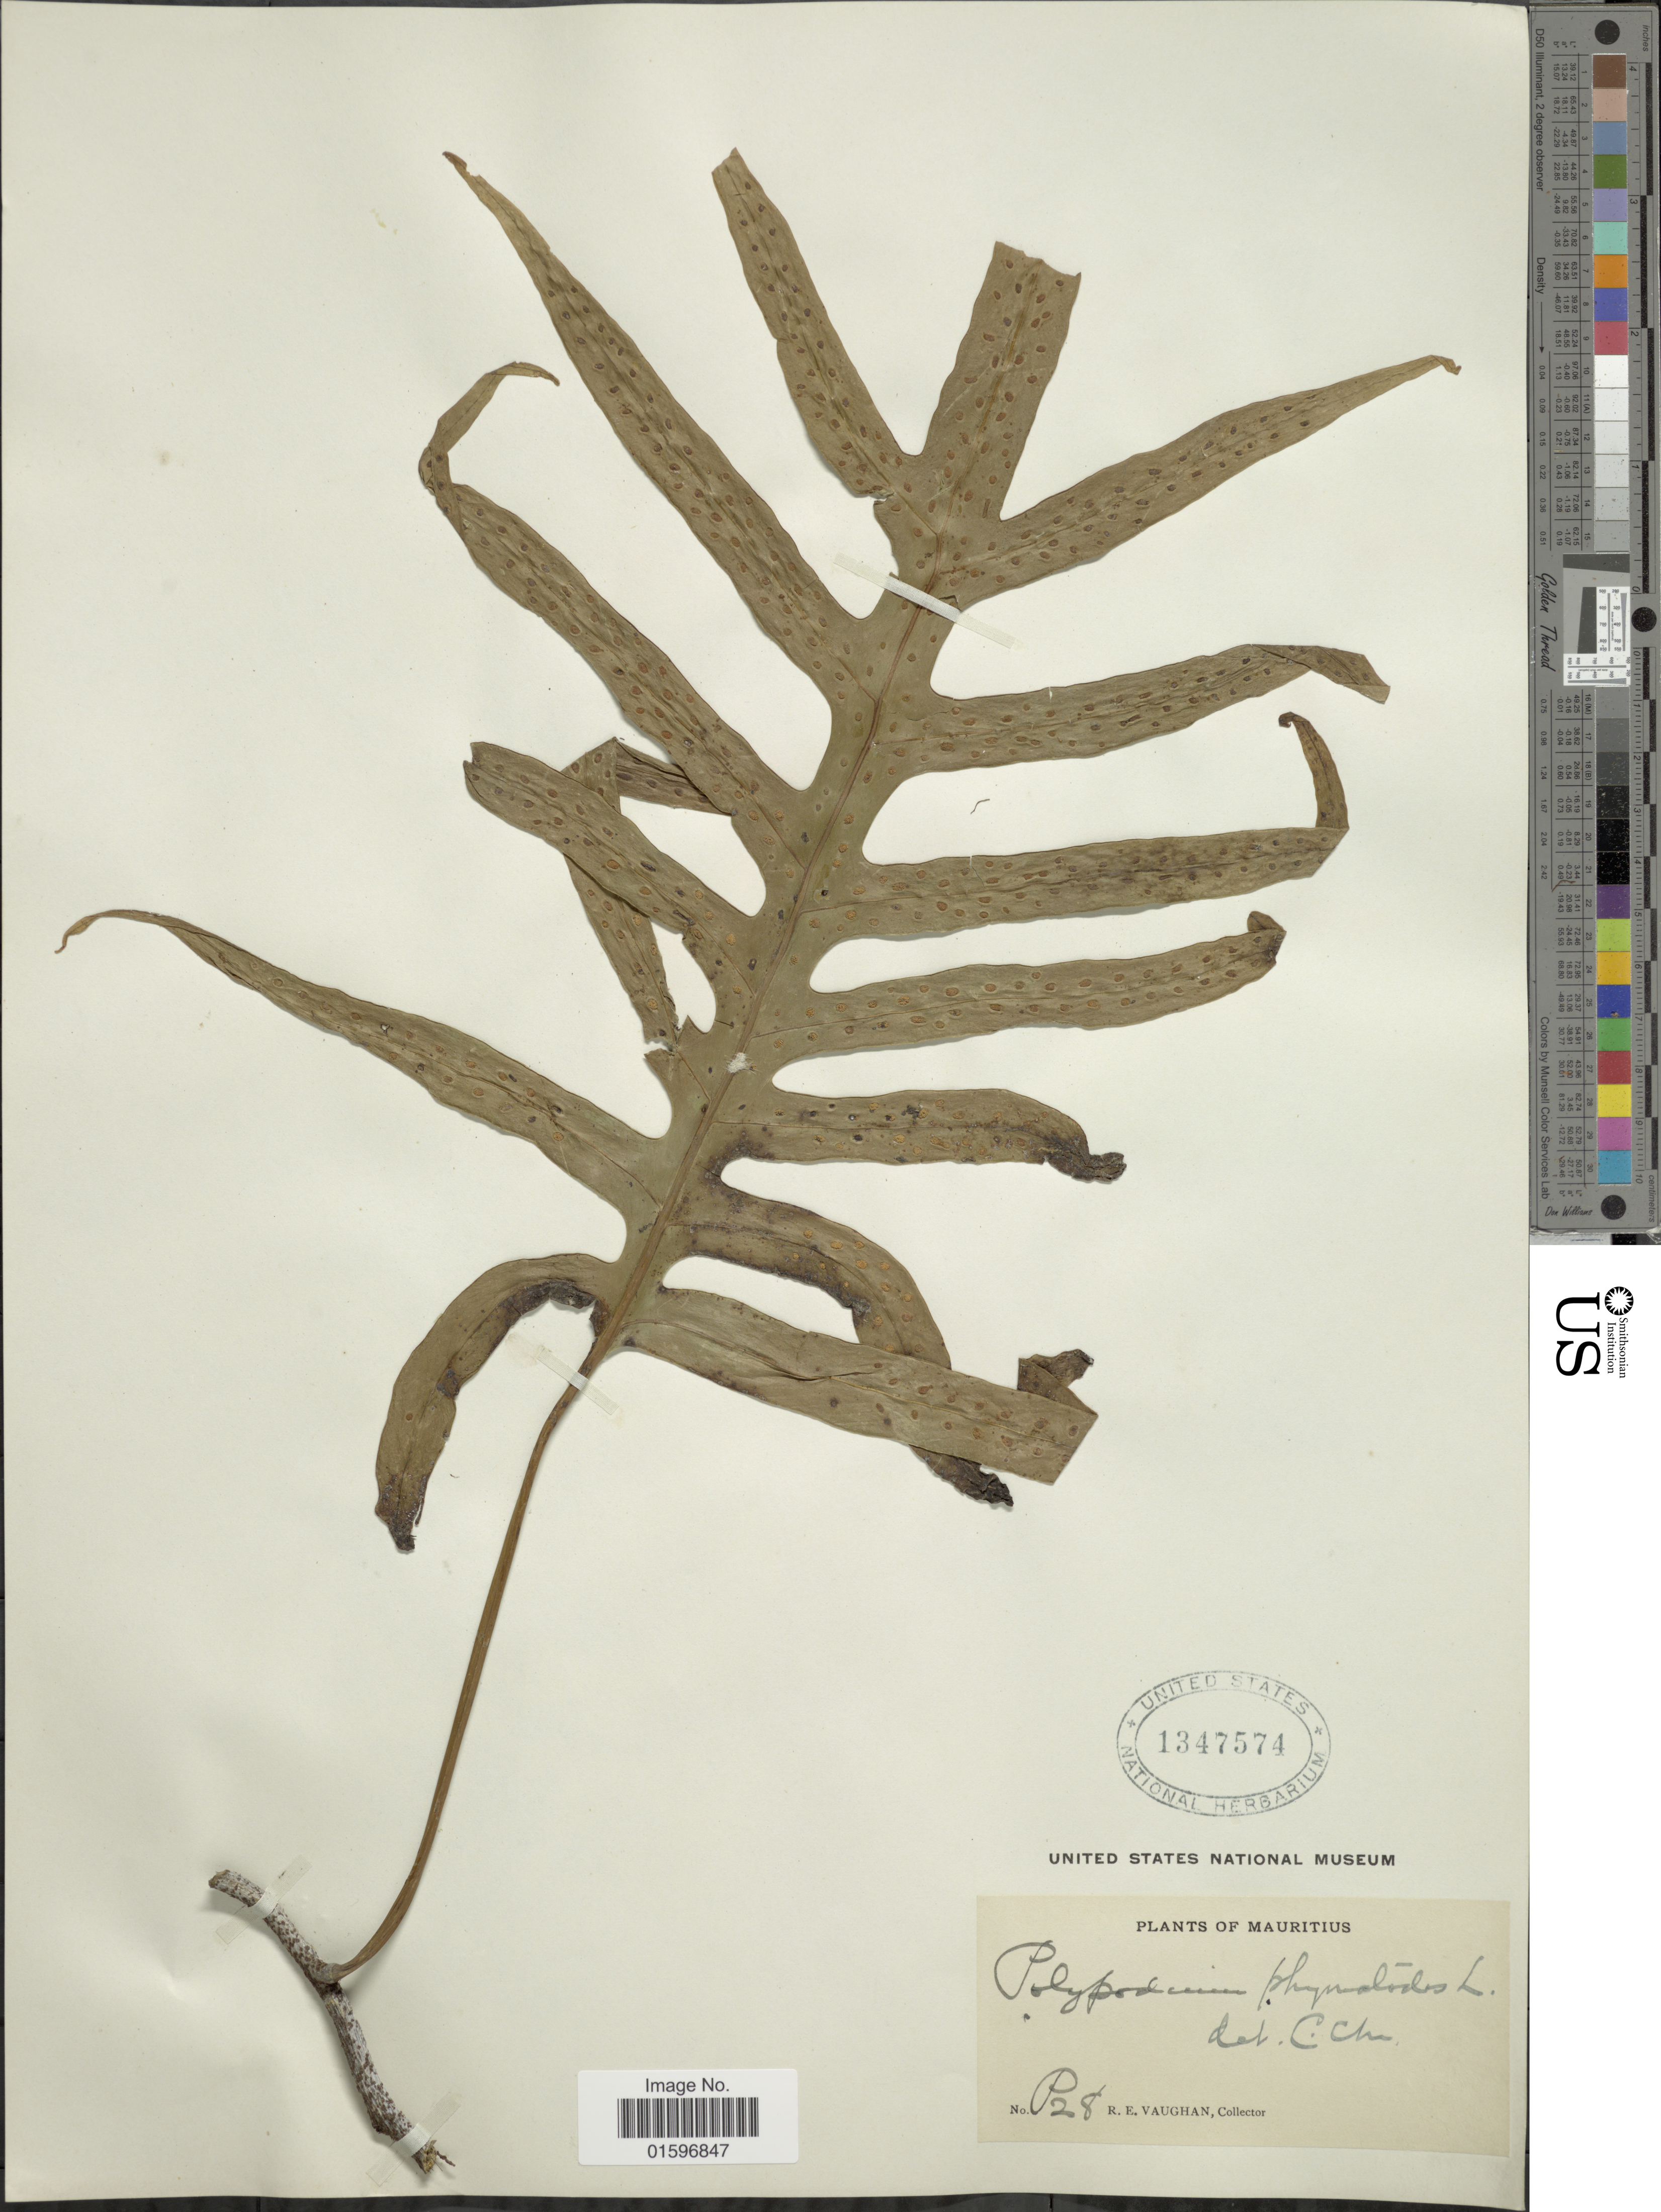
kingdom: Plantae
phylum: Tracheophyta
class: Polypodiopsida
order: Polypodiales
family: Polypodiaceae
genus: Polypodium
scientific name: Polypodium scolopendria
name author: Burm. f.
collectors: R. Vaughan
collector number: P28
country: Mauritius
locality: Mauritius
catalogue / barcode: US 1347574